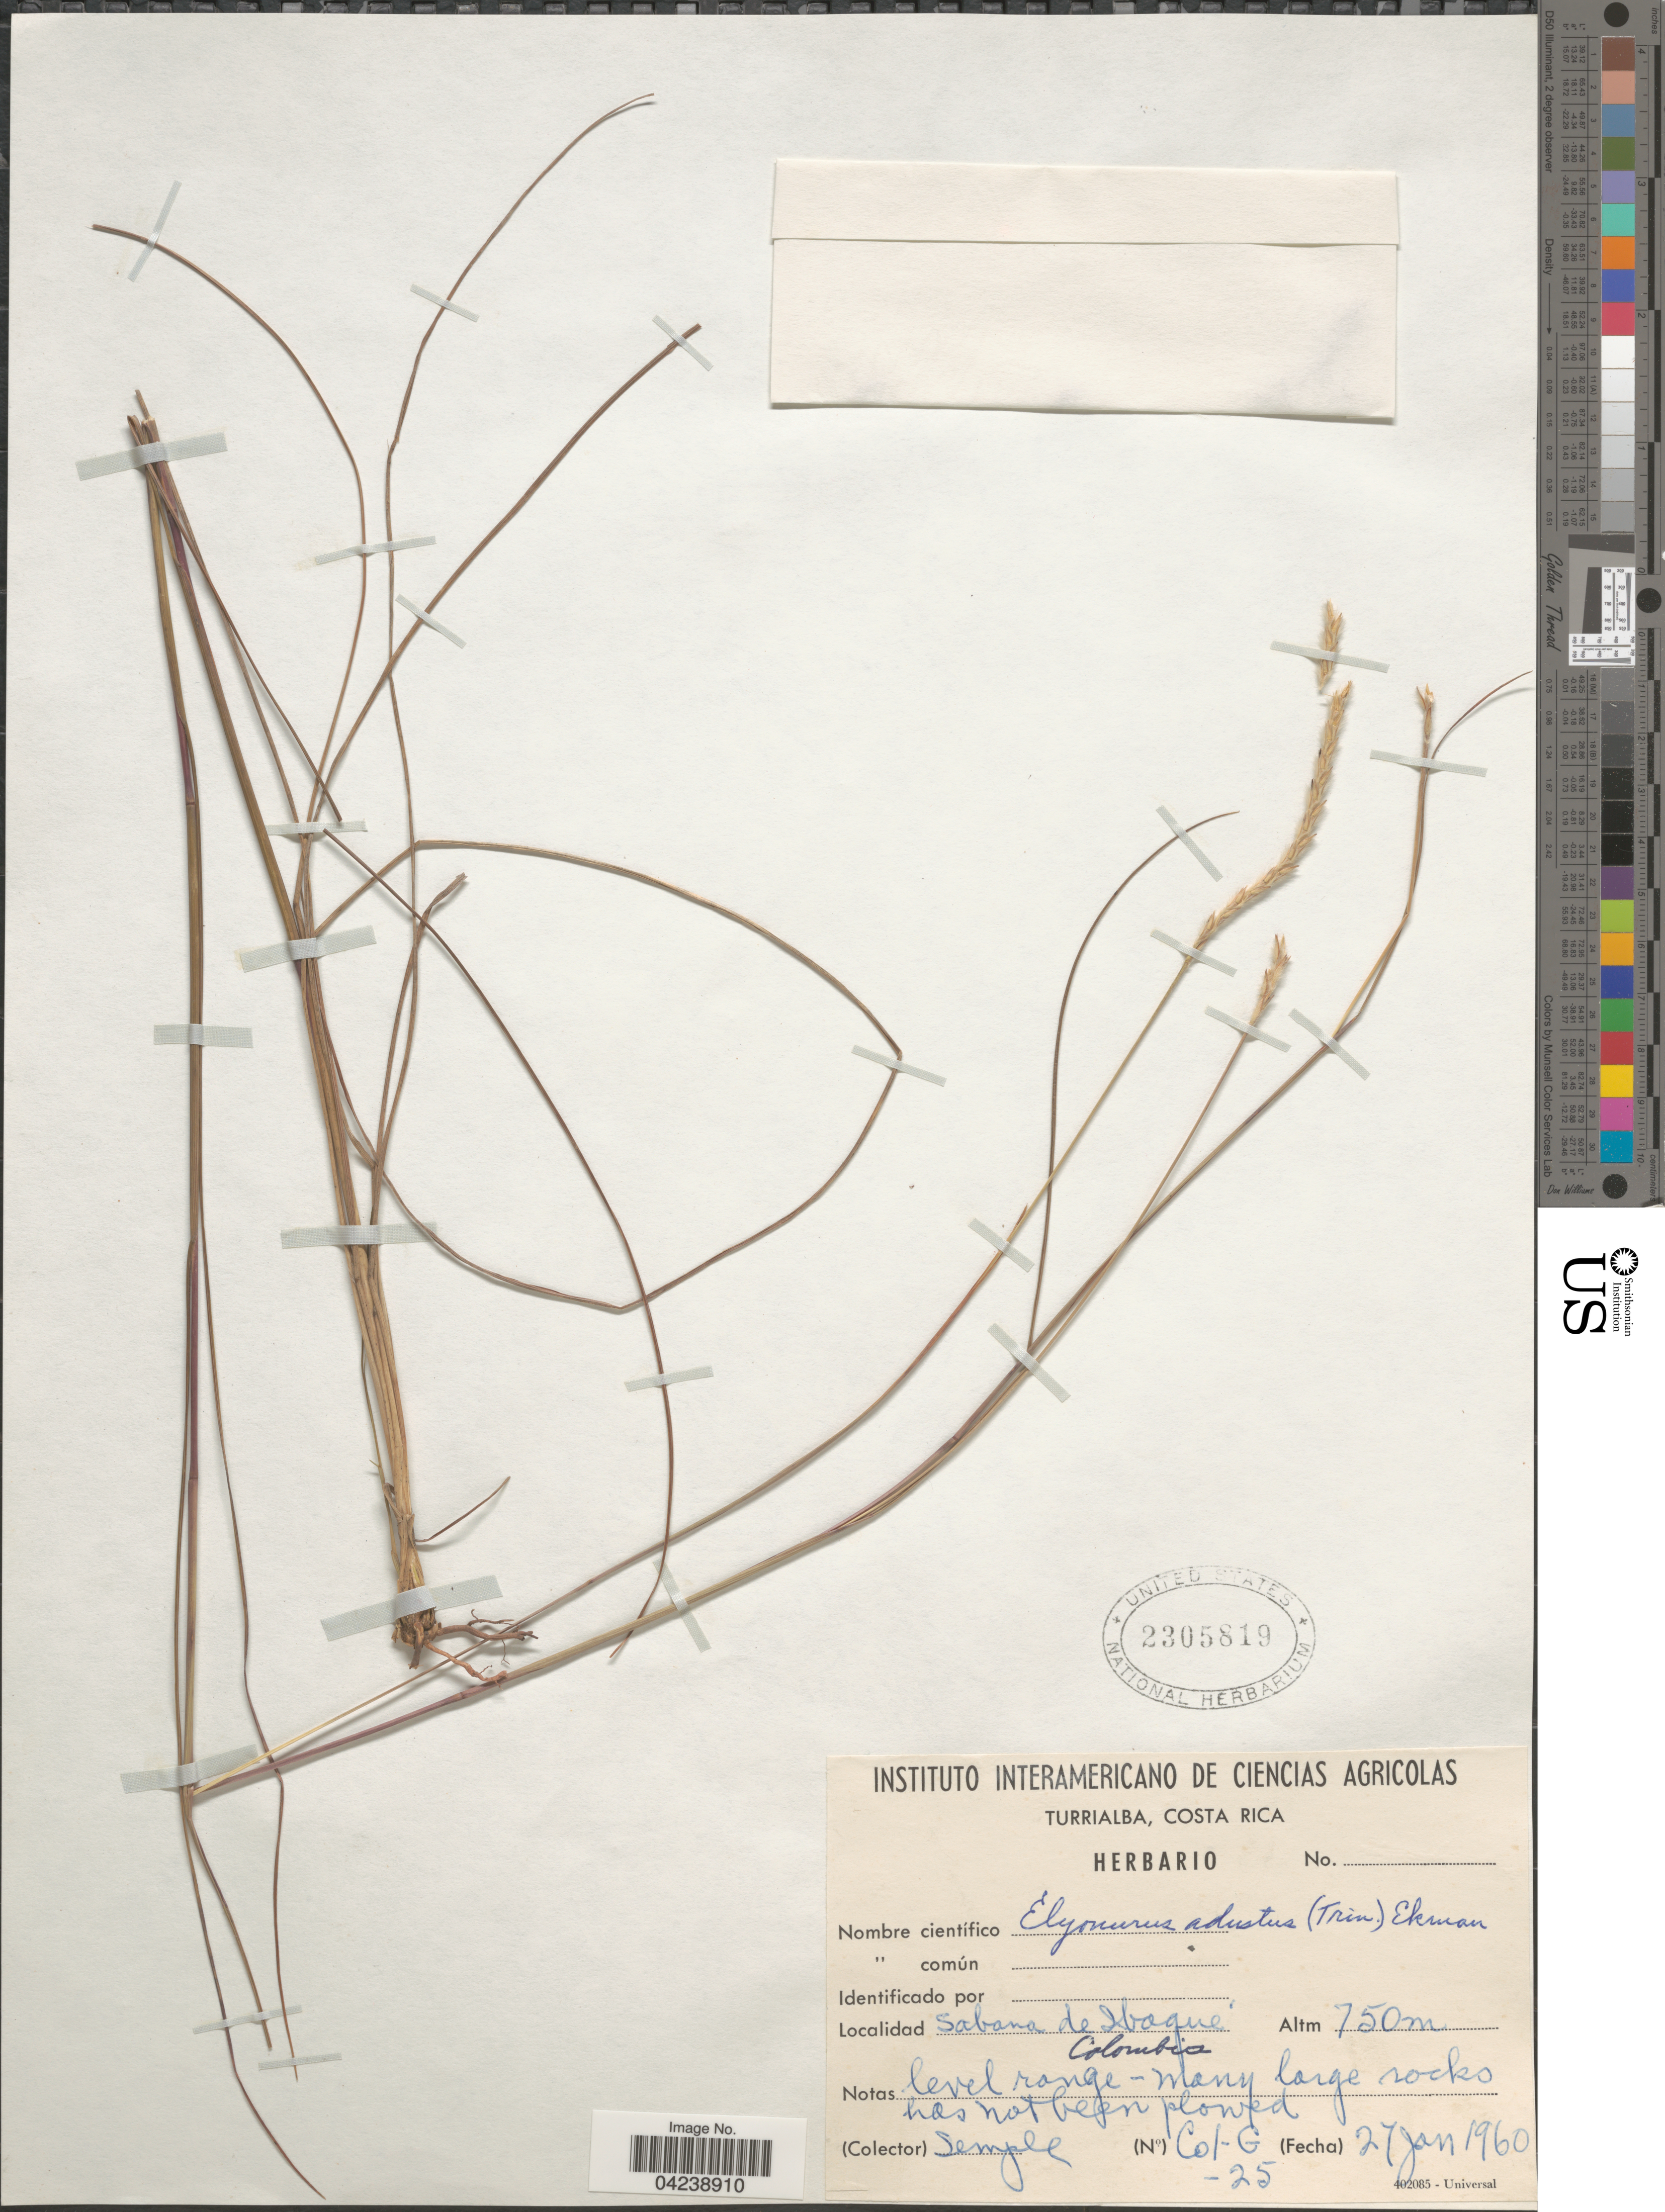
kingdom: Plantae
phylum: Tracheophyta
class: Liliopsida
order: Poales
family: Poaceae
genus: Elionurus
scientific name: Elionurus muticus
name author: (Spreng.) Kuntze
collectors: Semple, --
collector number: Col-G-25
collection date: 1960-01-27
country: Colombia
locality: Sabana de Ibagué.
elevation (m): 750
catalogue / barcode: US 2305819